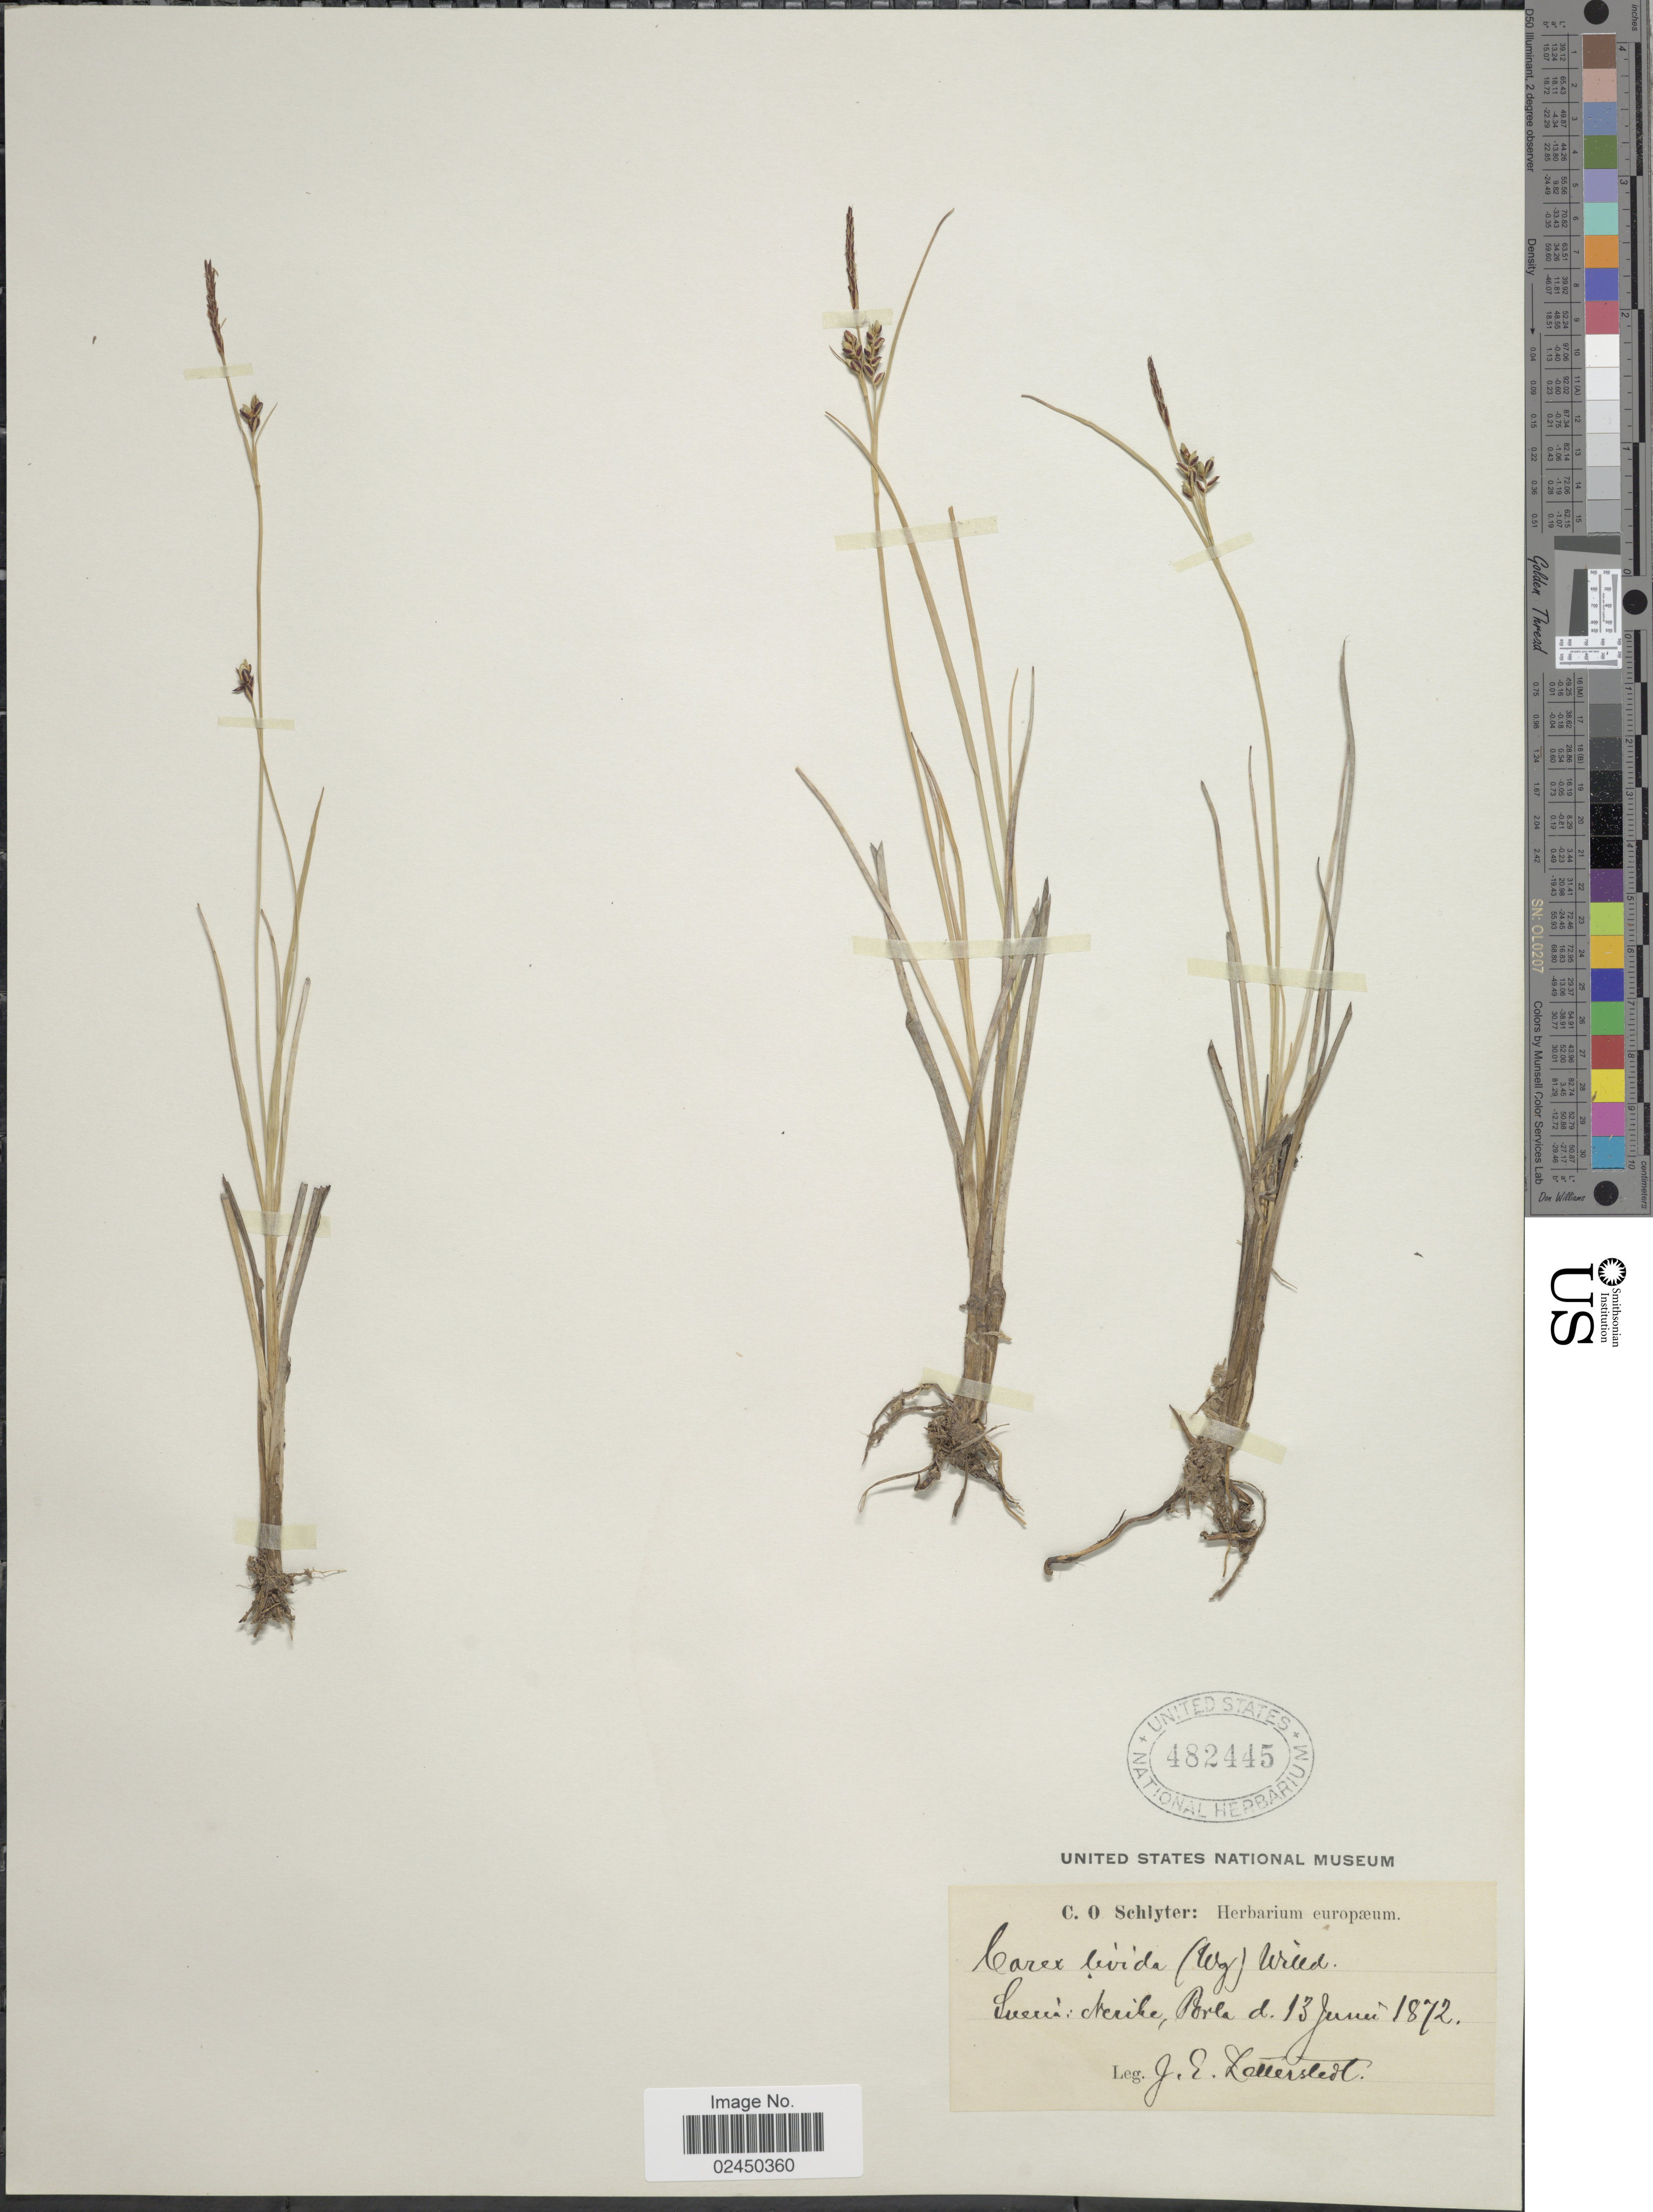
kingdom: Plantae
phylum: Tracheophyta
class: Liliopsida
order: Poales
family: Cyperaceae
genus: Carex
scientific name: Carex livida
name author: (Wahlenb.) Willd.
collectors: J. Lallerstedt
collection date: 1872-06-13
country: Sweden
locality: Suecia, Neribe, Porla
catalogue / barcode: US 482445